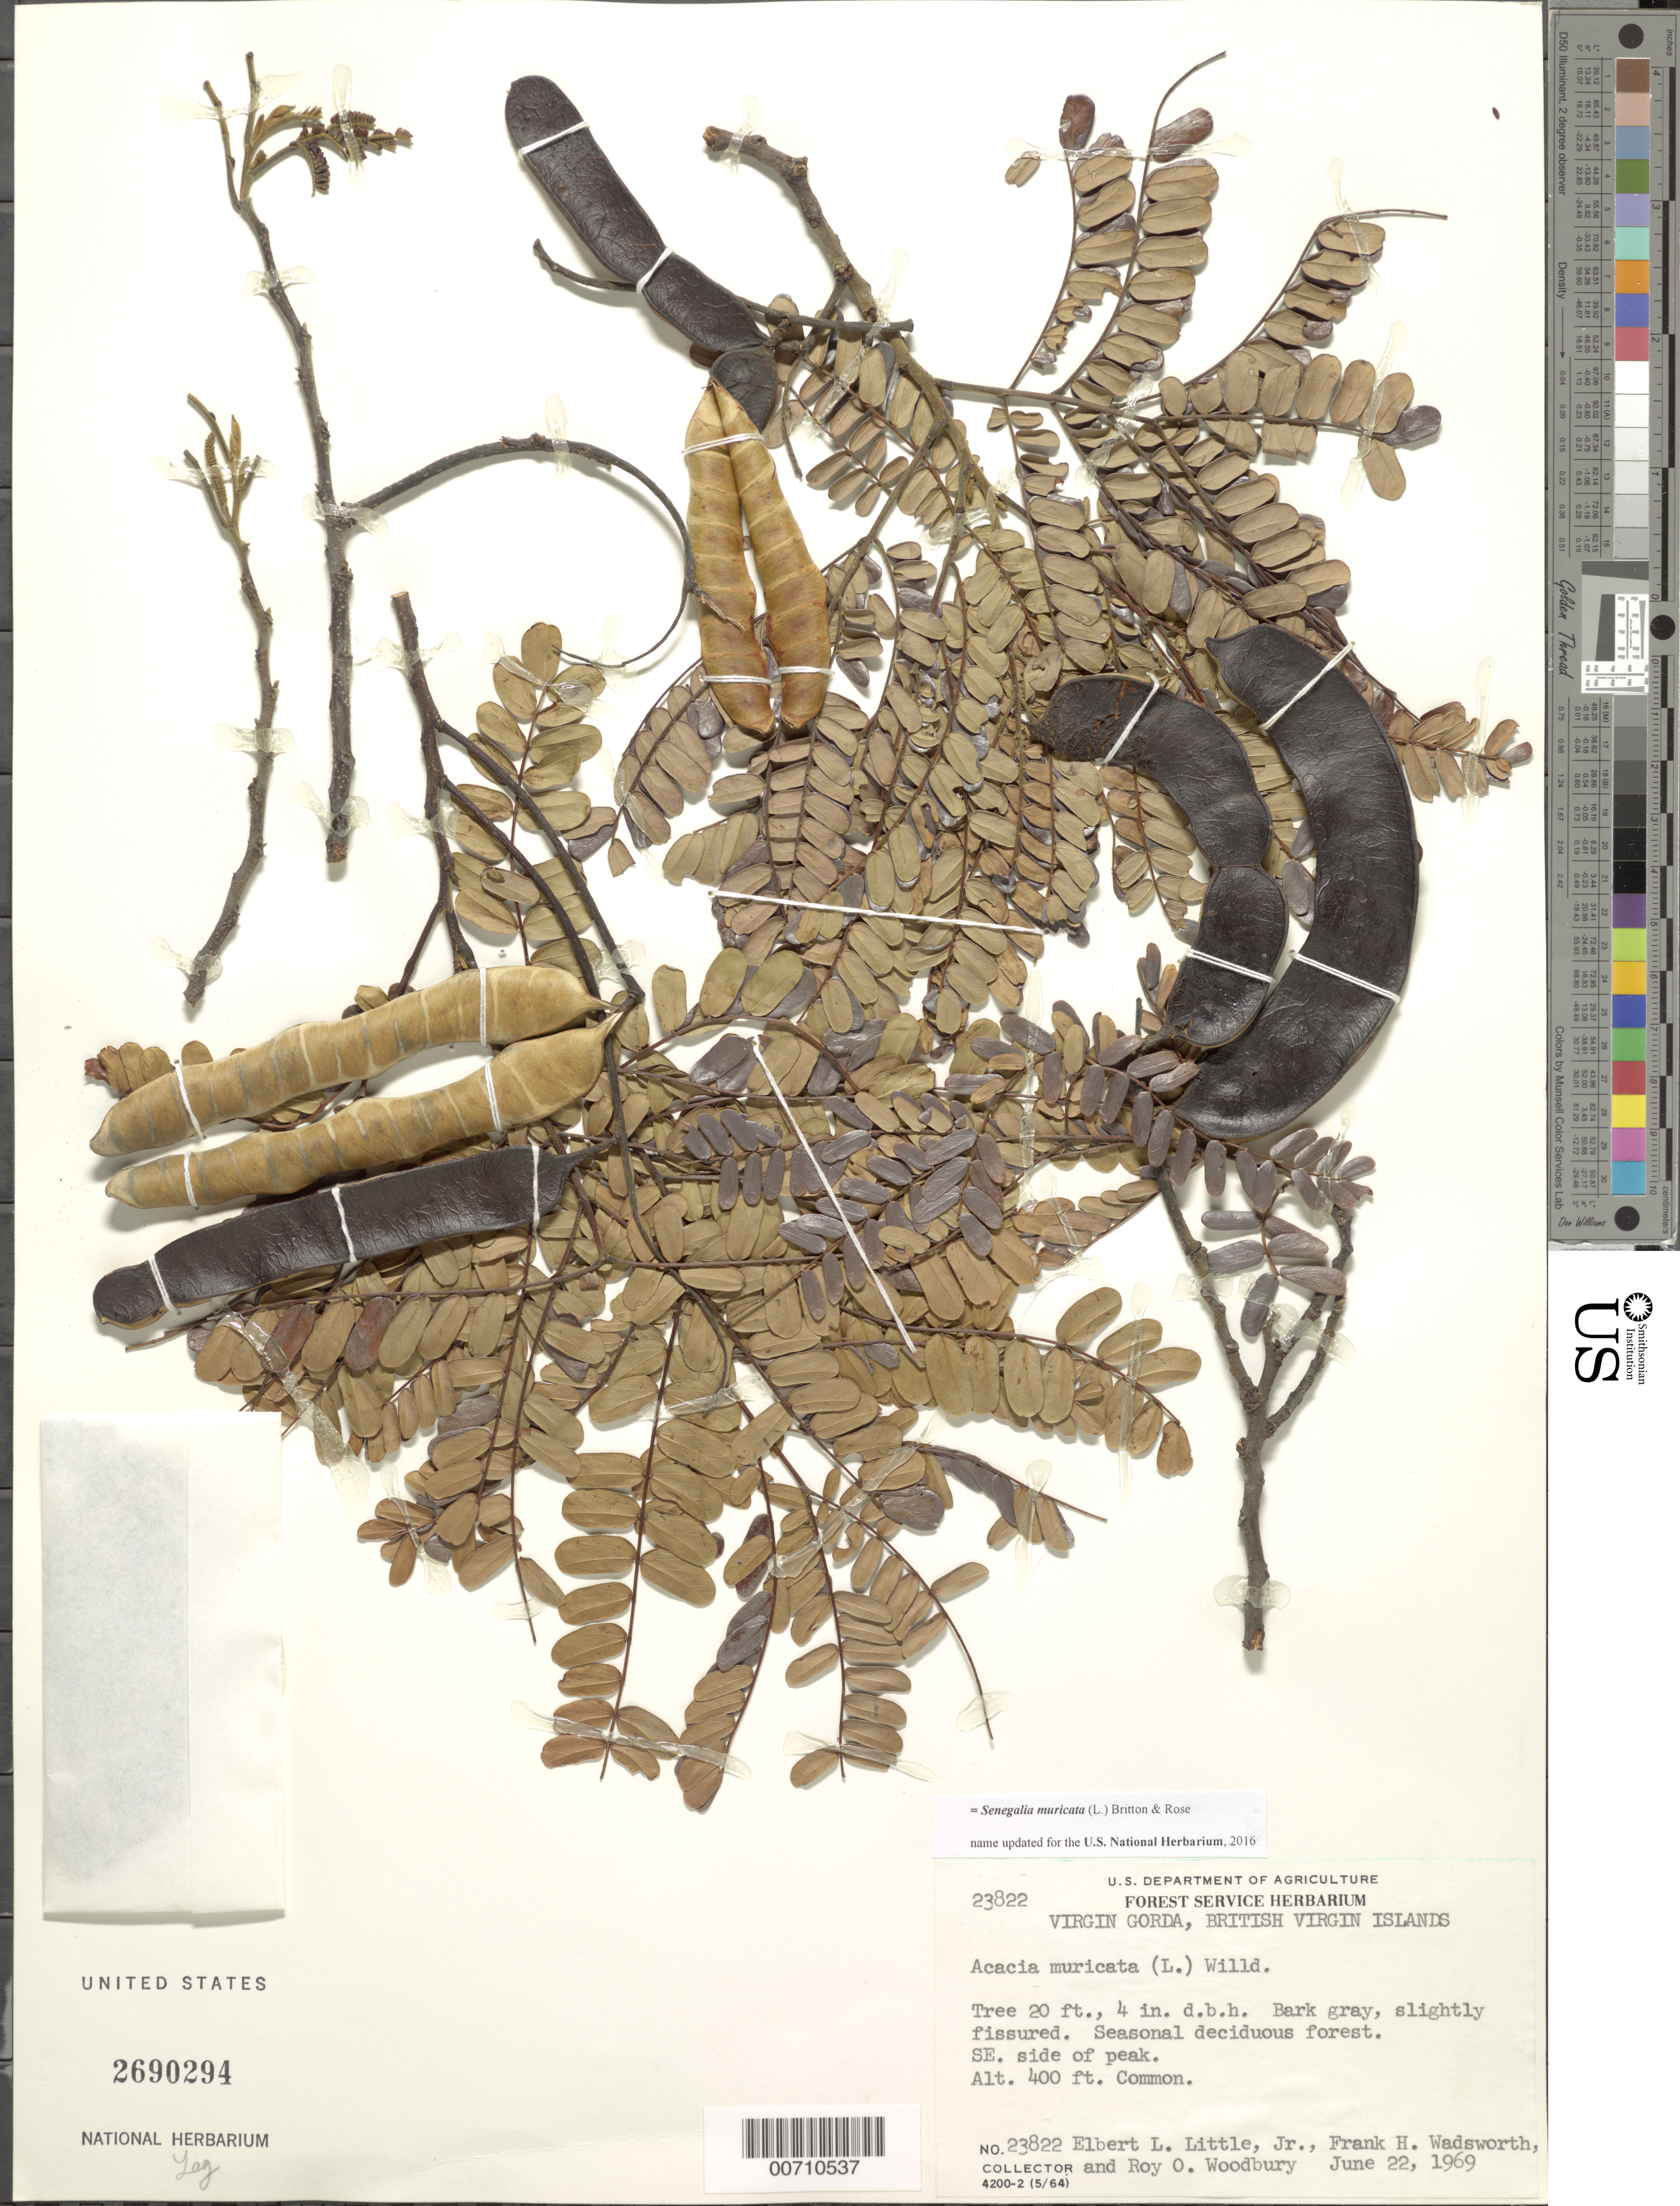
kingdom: Plantae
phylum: Tracheophyta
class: Magnoliopsida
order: Fabales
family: Fabaceae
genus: Parasenegalia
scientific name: Parasenegalia muricata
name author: (L.) Seigler & Ebinger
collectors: E. L. Little, F. Wadsworth & R. O. Woodbury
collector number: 23822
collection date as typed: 22 Jun 1969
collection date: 1969-06-22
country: British Virgin Islands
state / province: Virgin Gorda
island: Virgin Gorda Island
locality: SE side of peak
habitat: Seasonal deciduous forest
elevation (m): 122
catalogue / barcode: US 2690294